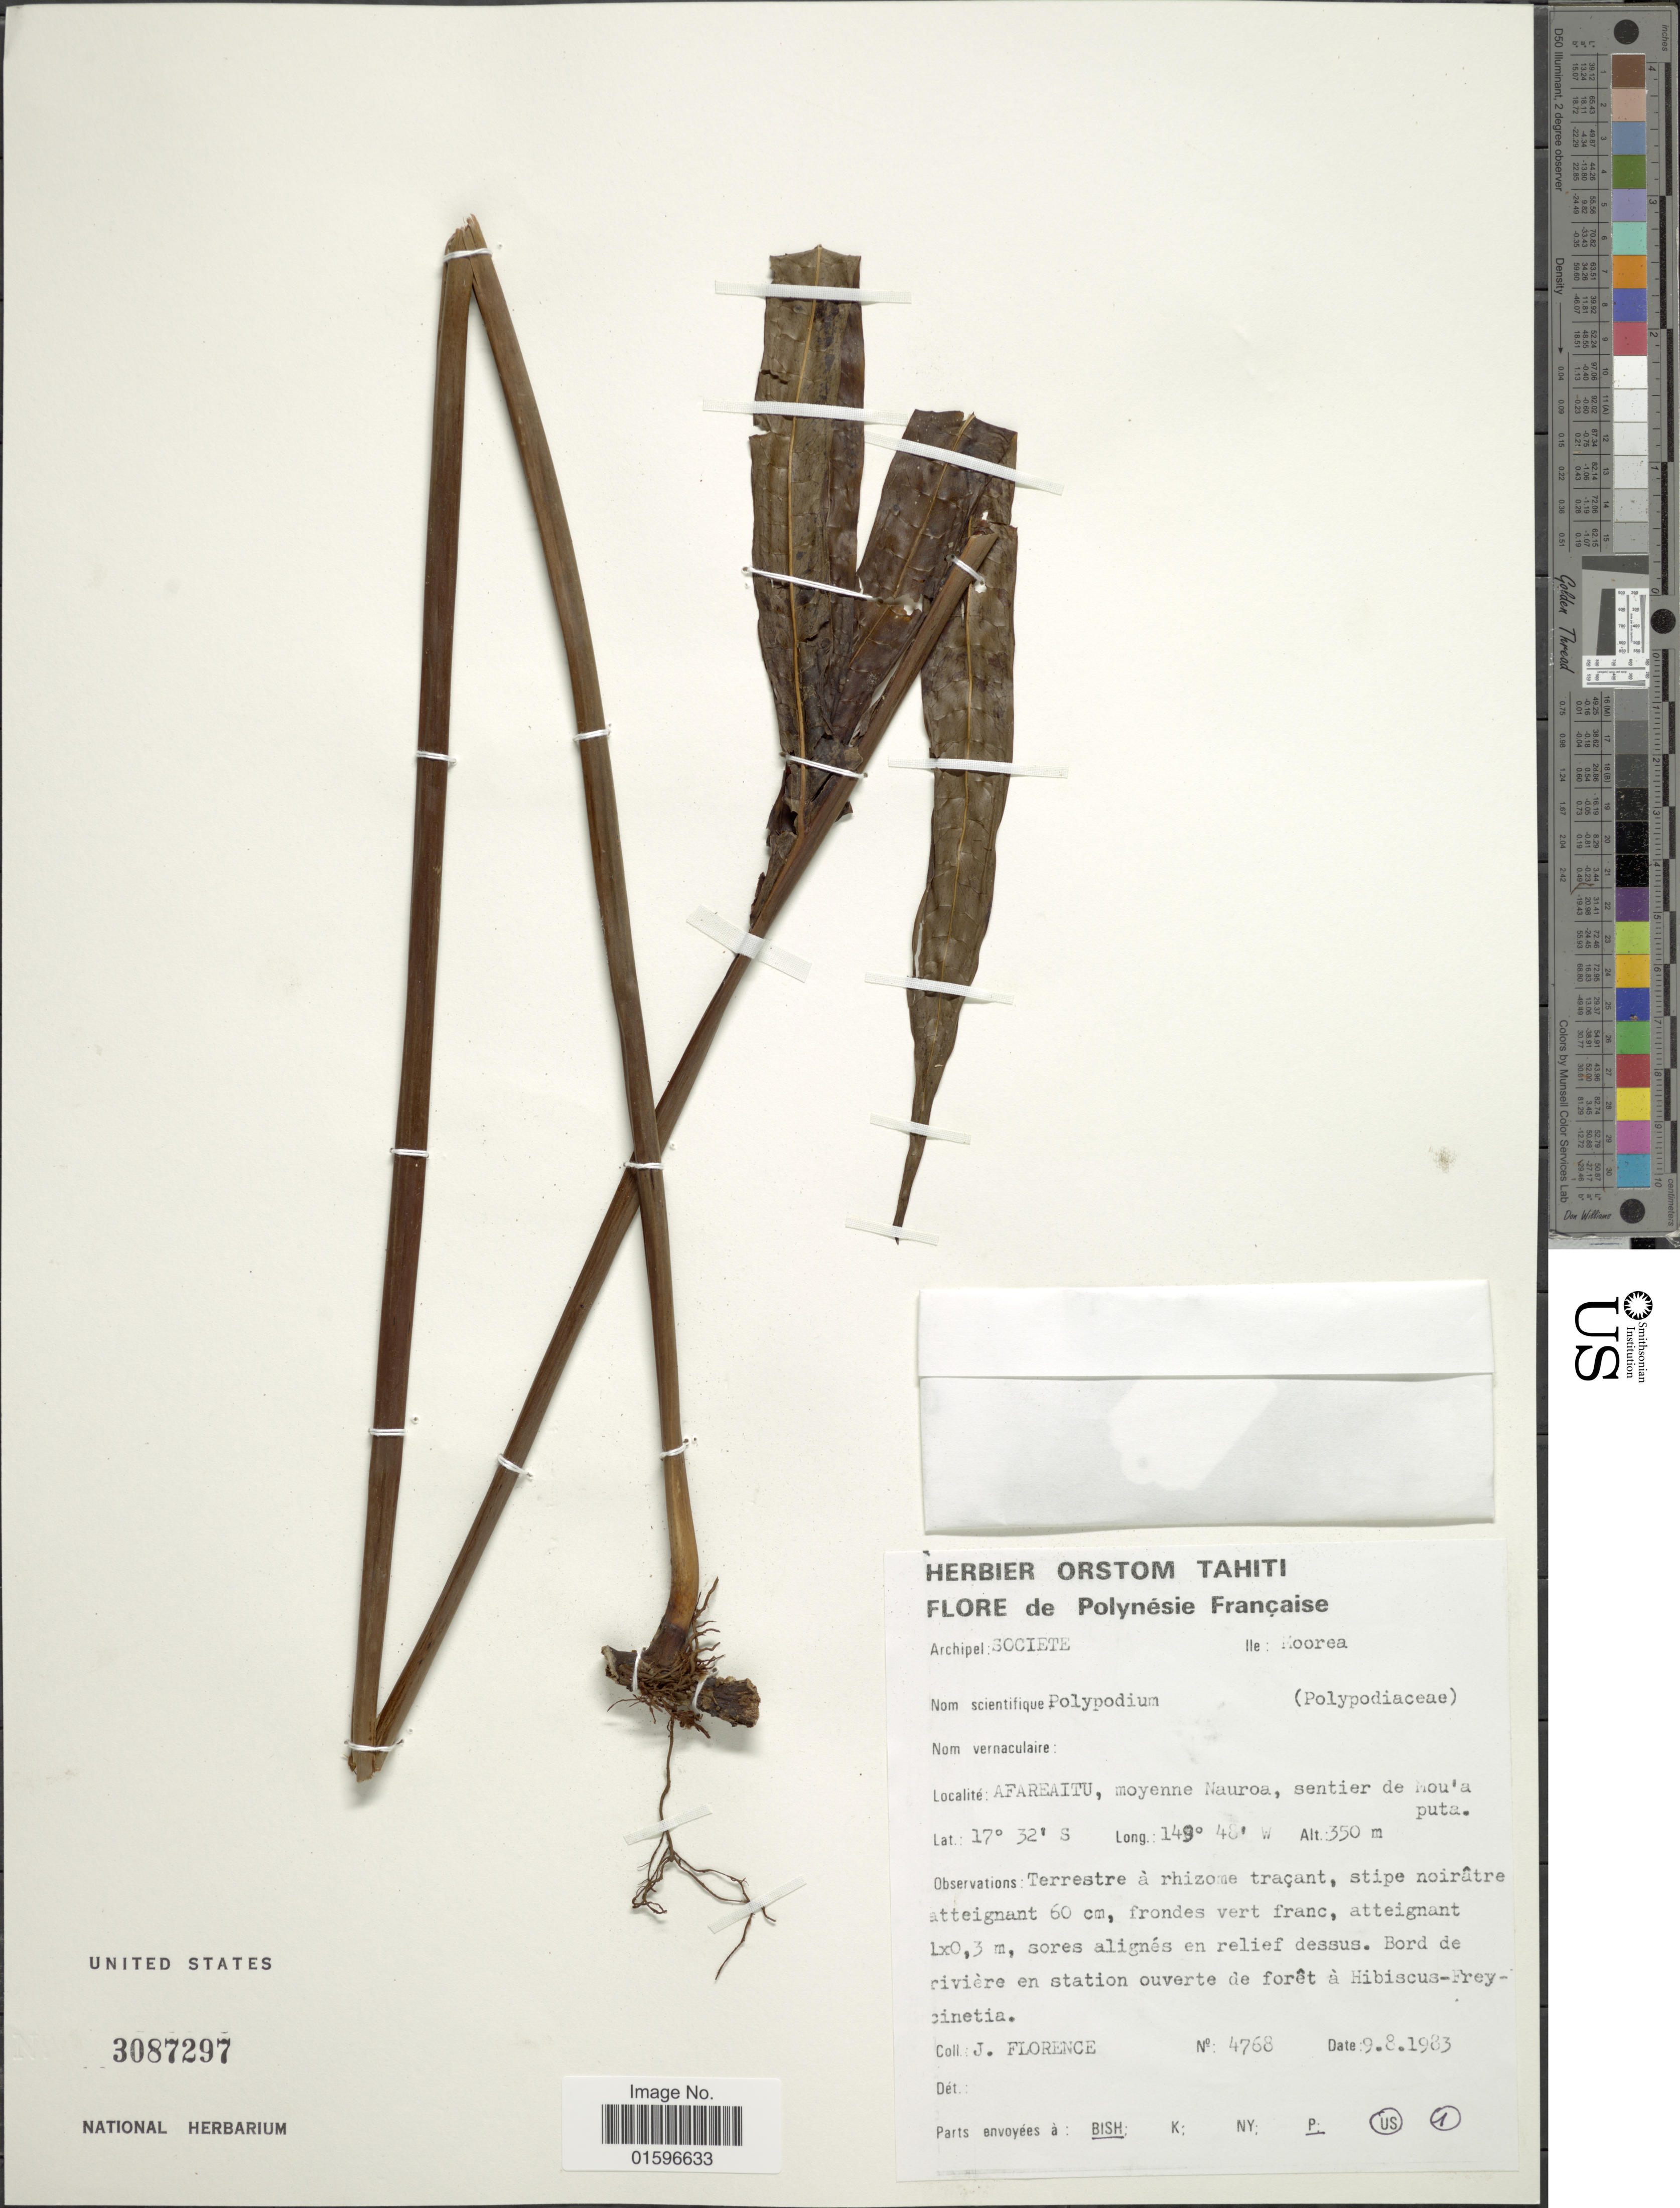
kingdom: Plantae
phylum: Tracheophyta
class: Polypodiopsida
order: Polypodiales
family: Polypodiaceae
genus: Microsorum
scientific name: Microsorum membranifolium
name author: (R. Br.) Ching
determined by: Florence, J.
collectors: J. Florence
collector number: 4768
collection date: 1983-08-09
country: French Polynesia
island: Moorea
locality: Polynesie Francaise, Archipel: Societe Ile: Moorea, Afareaitu, moyenne Nauroa, sentier de Mou'a puta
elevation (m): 350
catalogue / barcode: US 3087297